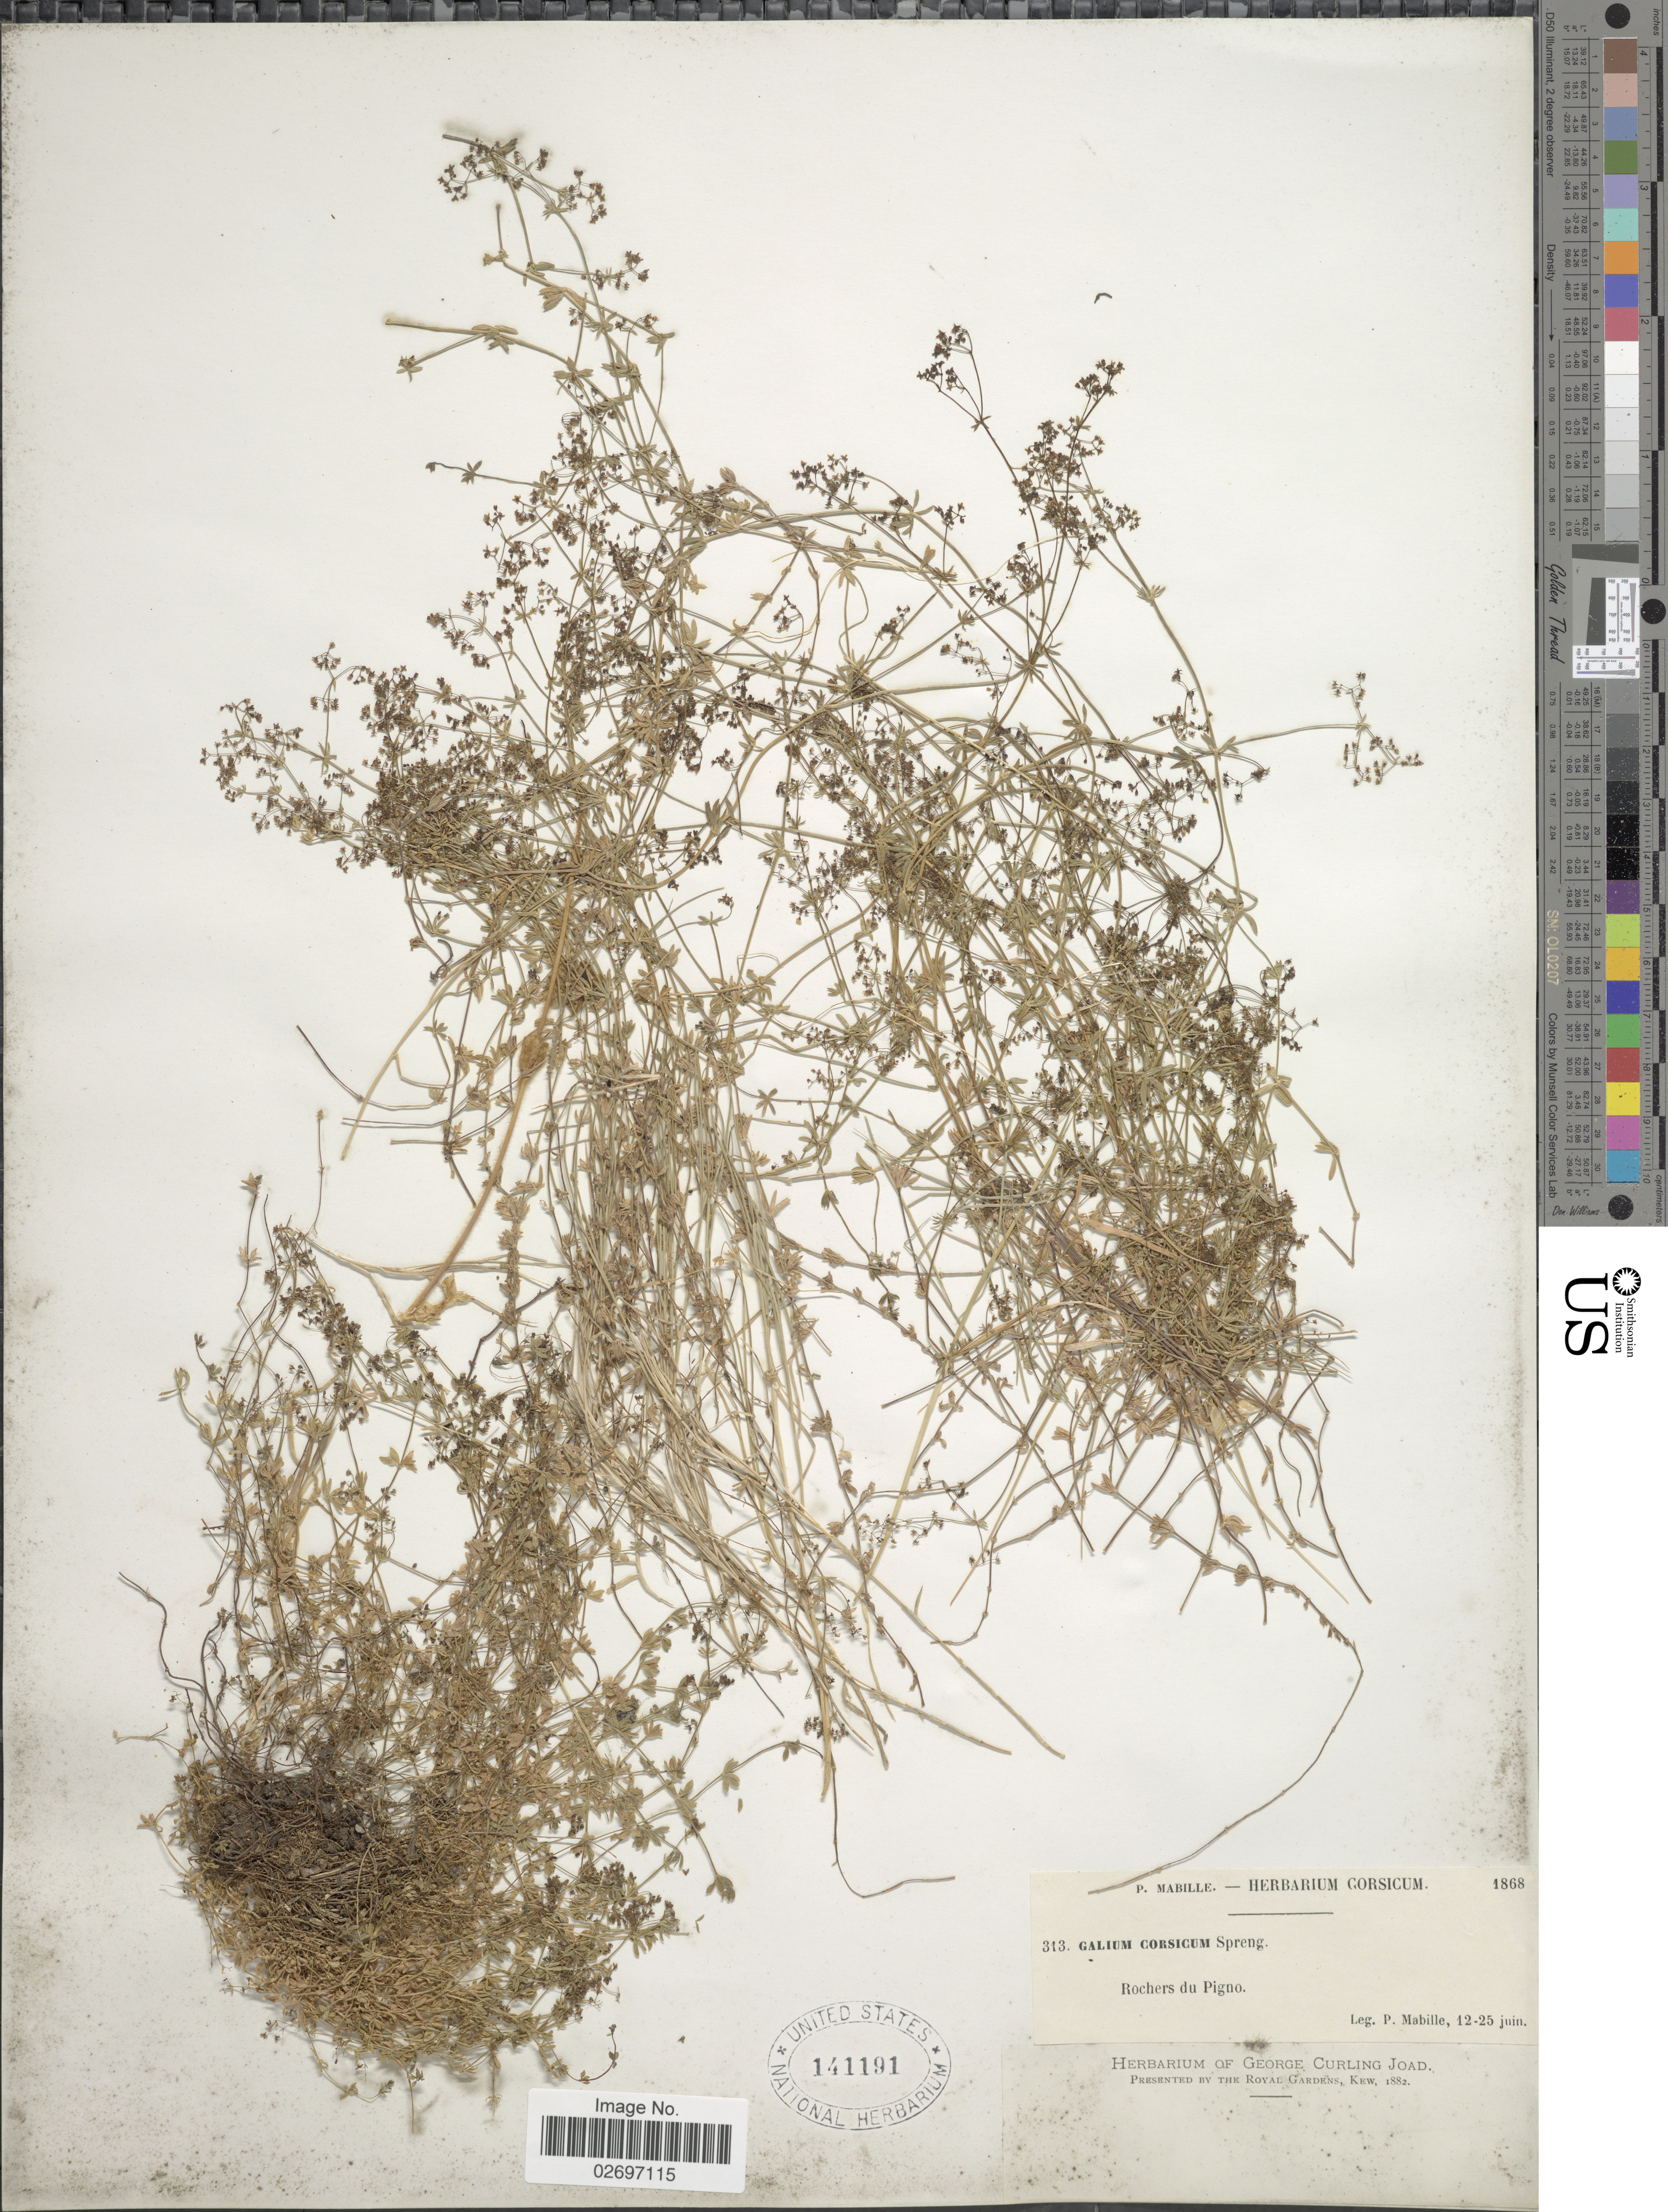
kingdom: Plantae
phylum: Tracheophyta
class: Magnoliopsida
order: Gentianales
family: Rubiaceae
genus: Galium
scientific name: Galium corsicum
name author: Spreng.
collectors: P. Mabille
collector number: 313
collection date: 1868-06-12/1868-06-25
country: Italy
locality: Rochers du Pigno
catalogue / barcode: US 141191